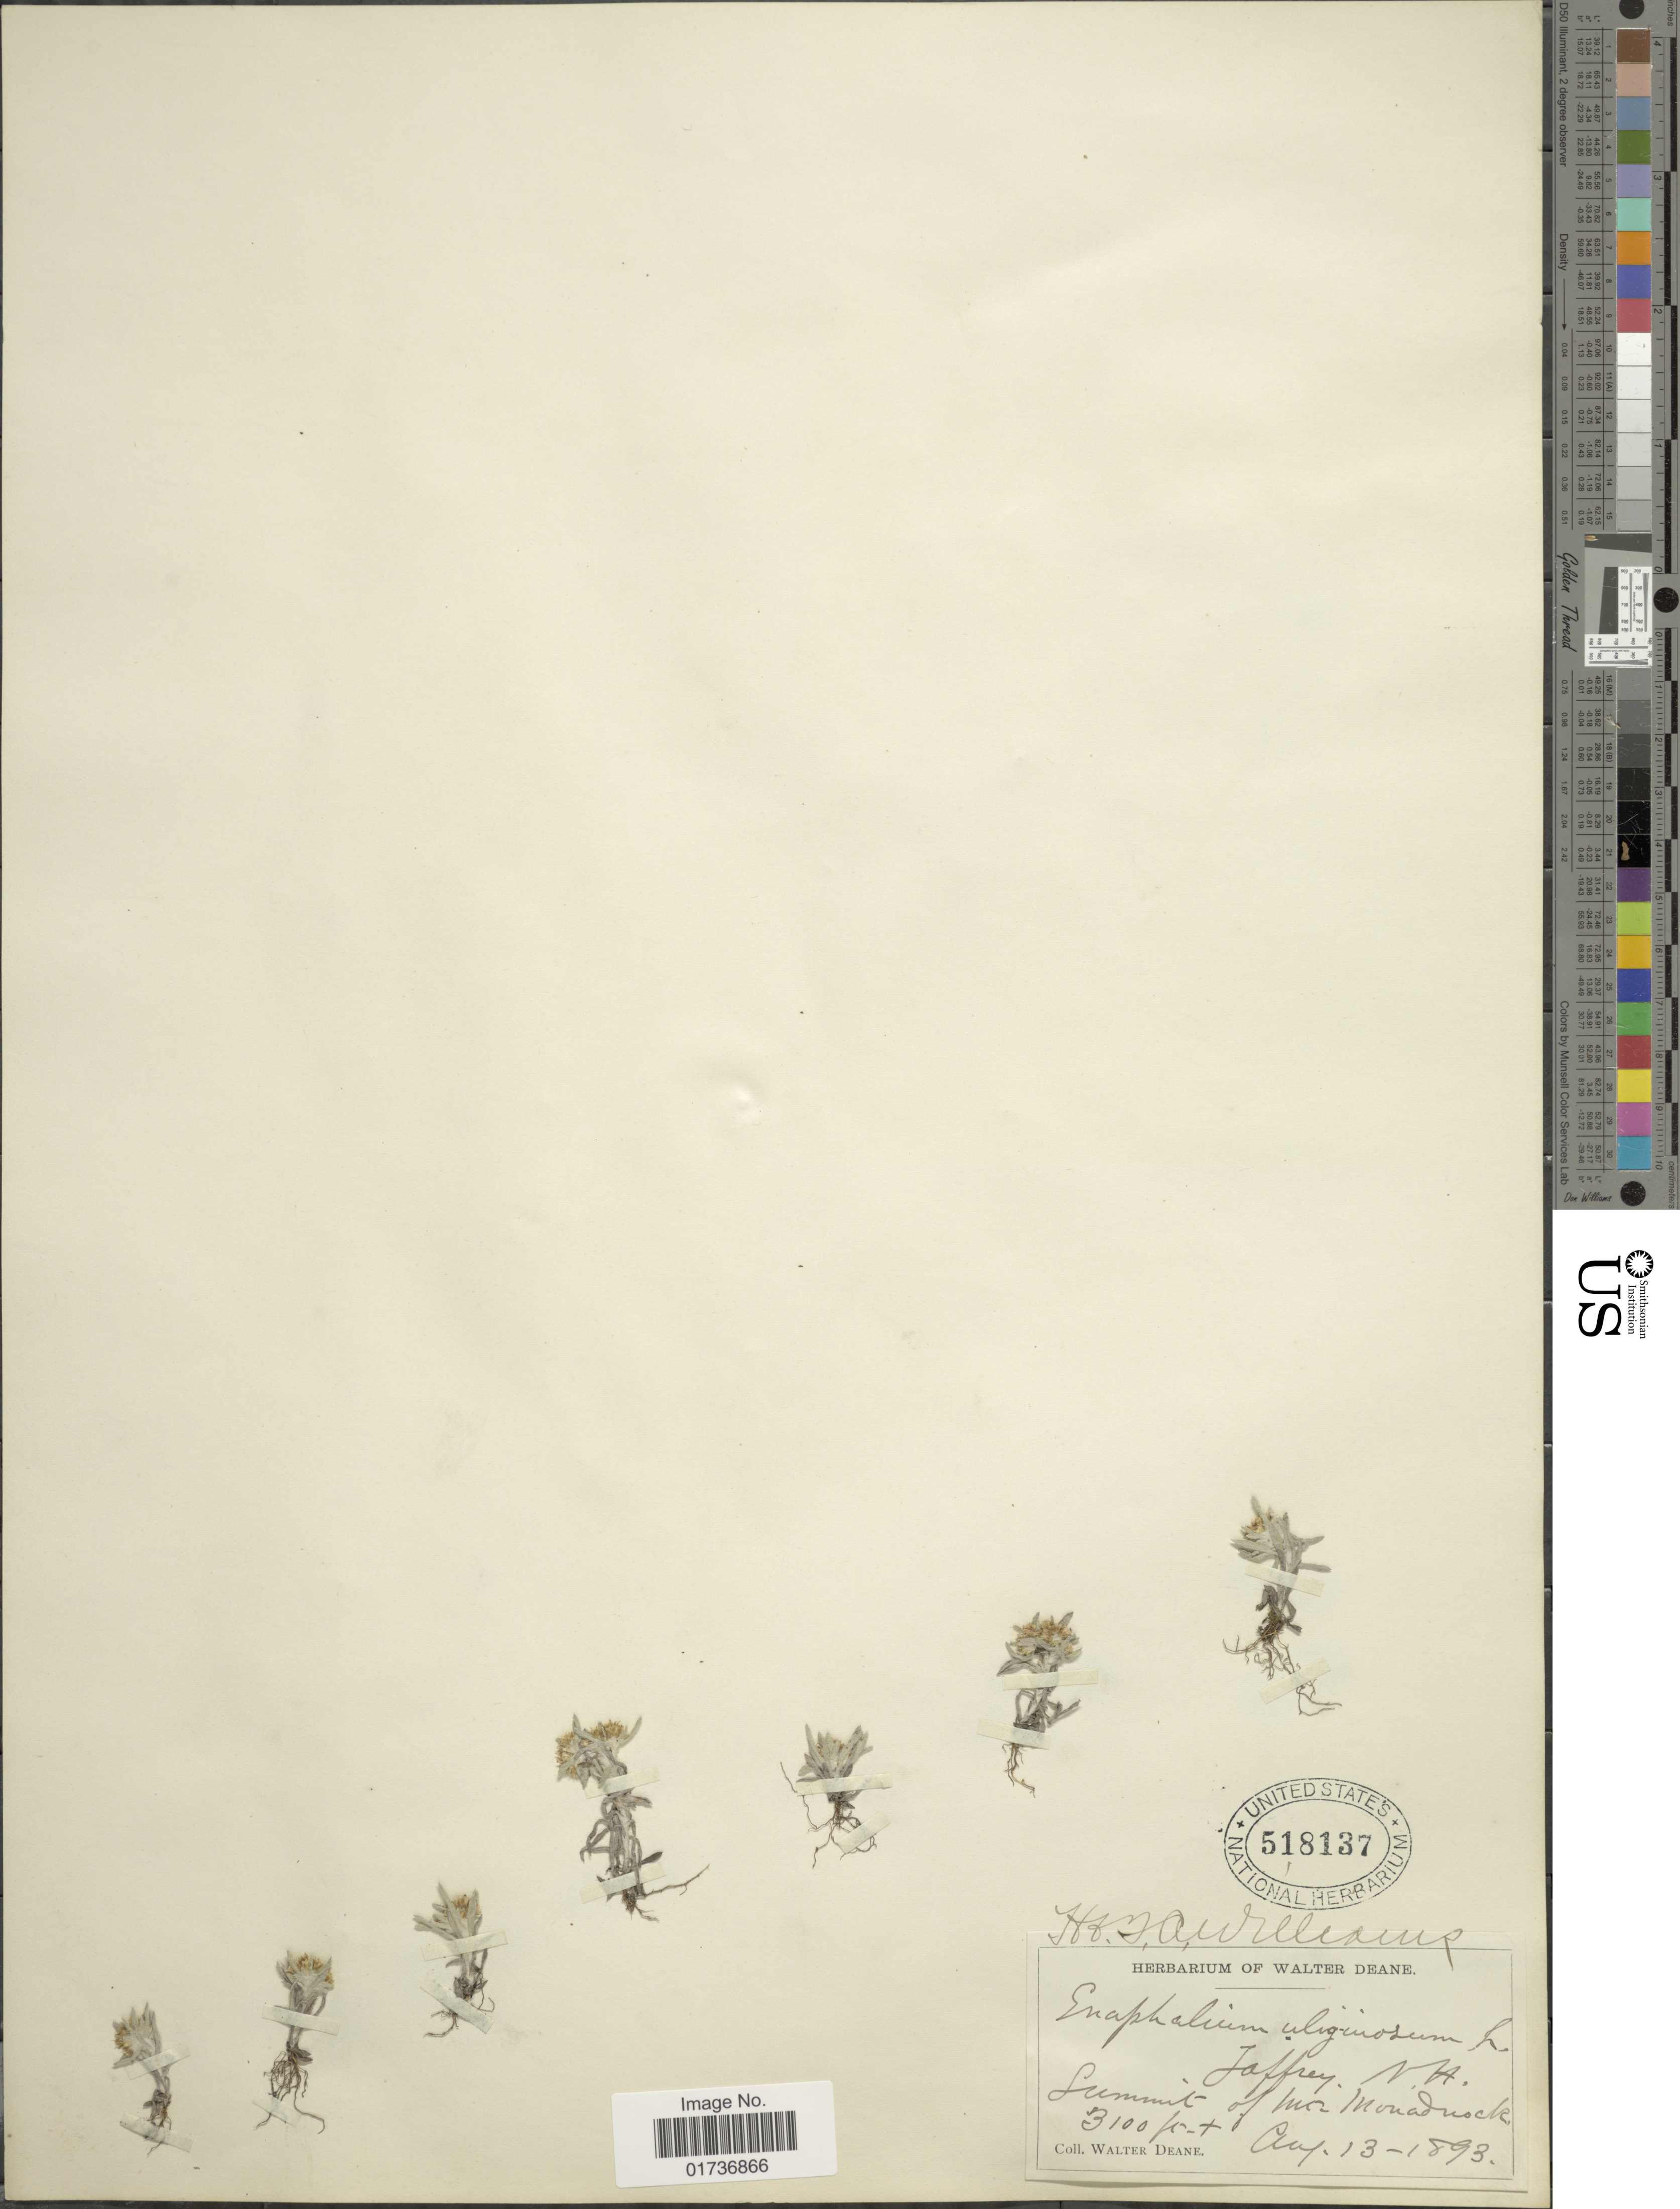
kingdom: Plantae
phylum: Tracheophyta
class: Magnoliopsida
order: Asterales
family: Asteraceae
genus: Gnaphalium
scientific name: Gnaphalium uliginosum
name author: L.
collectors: W. Deane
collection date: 1893-08-13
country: United States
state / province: New Hampshire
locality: Jaffrey, Summit of Mt Monadnock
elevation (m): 945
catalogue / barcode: US 518137